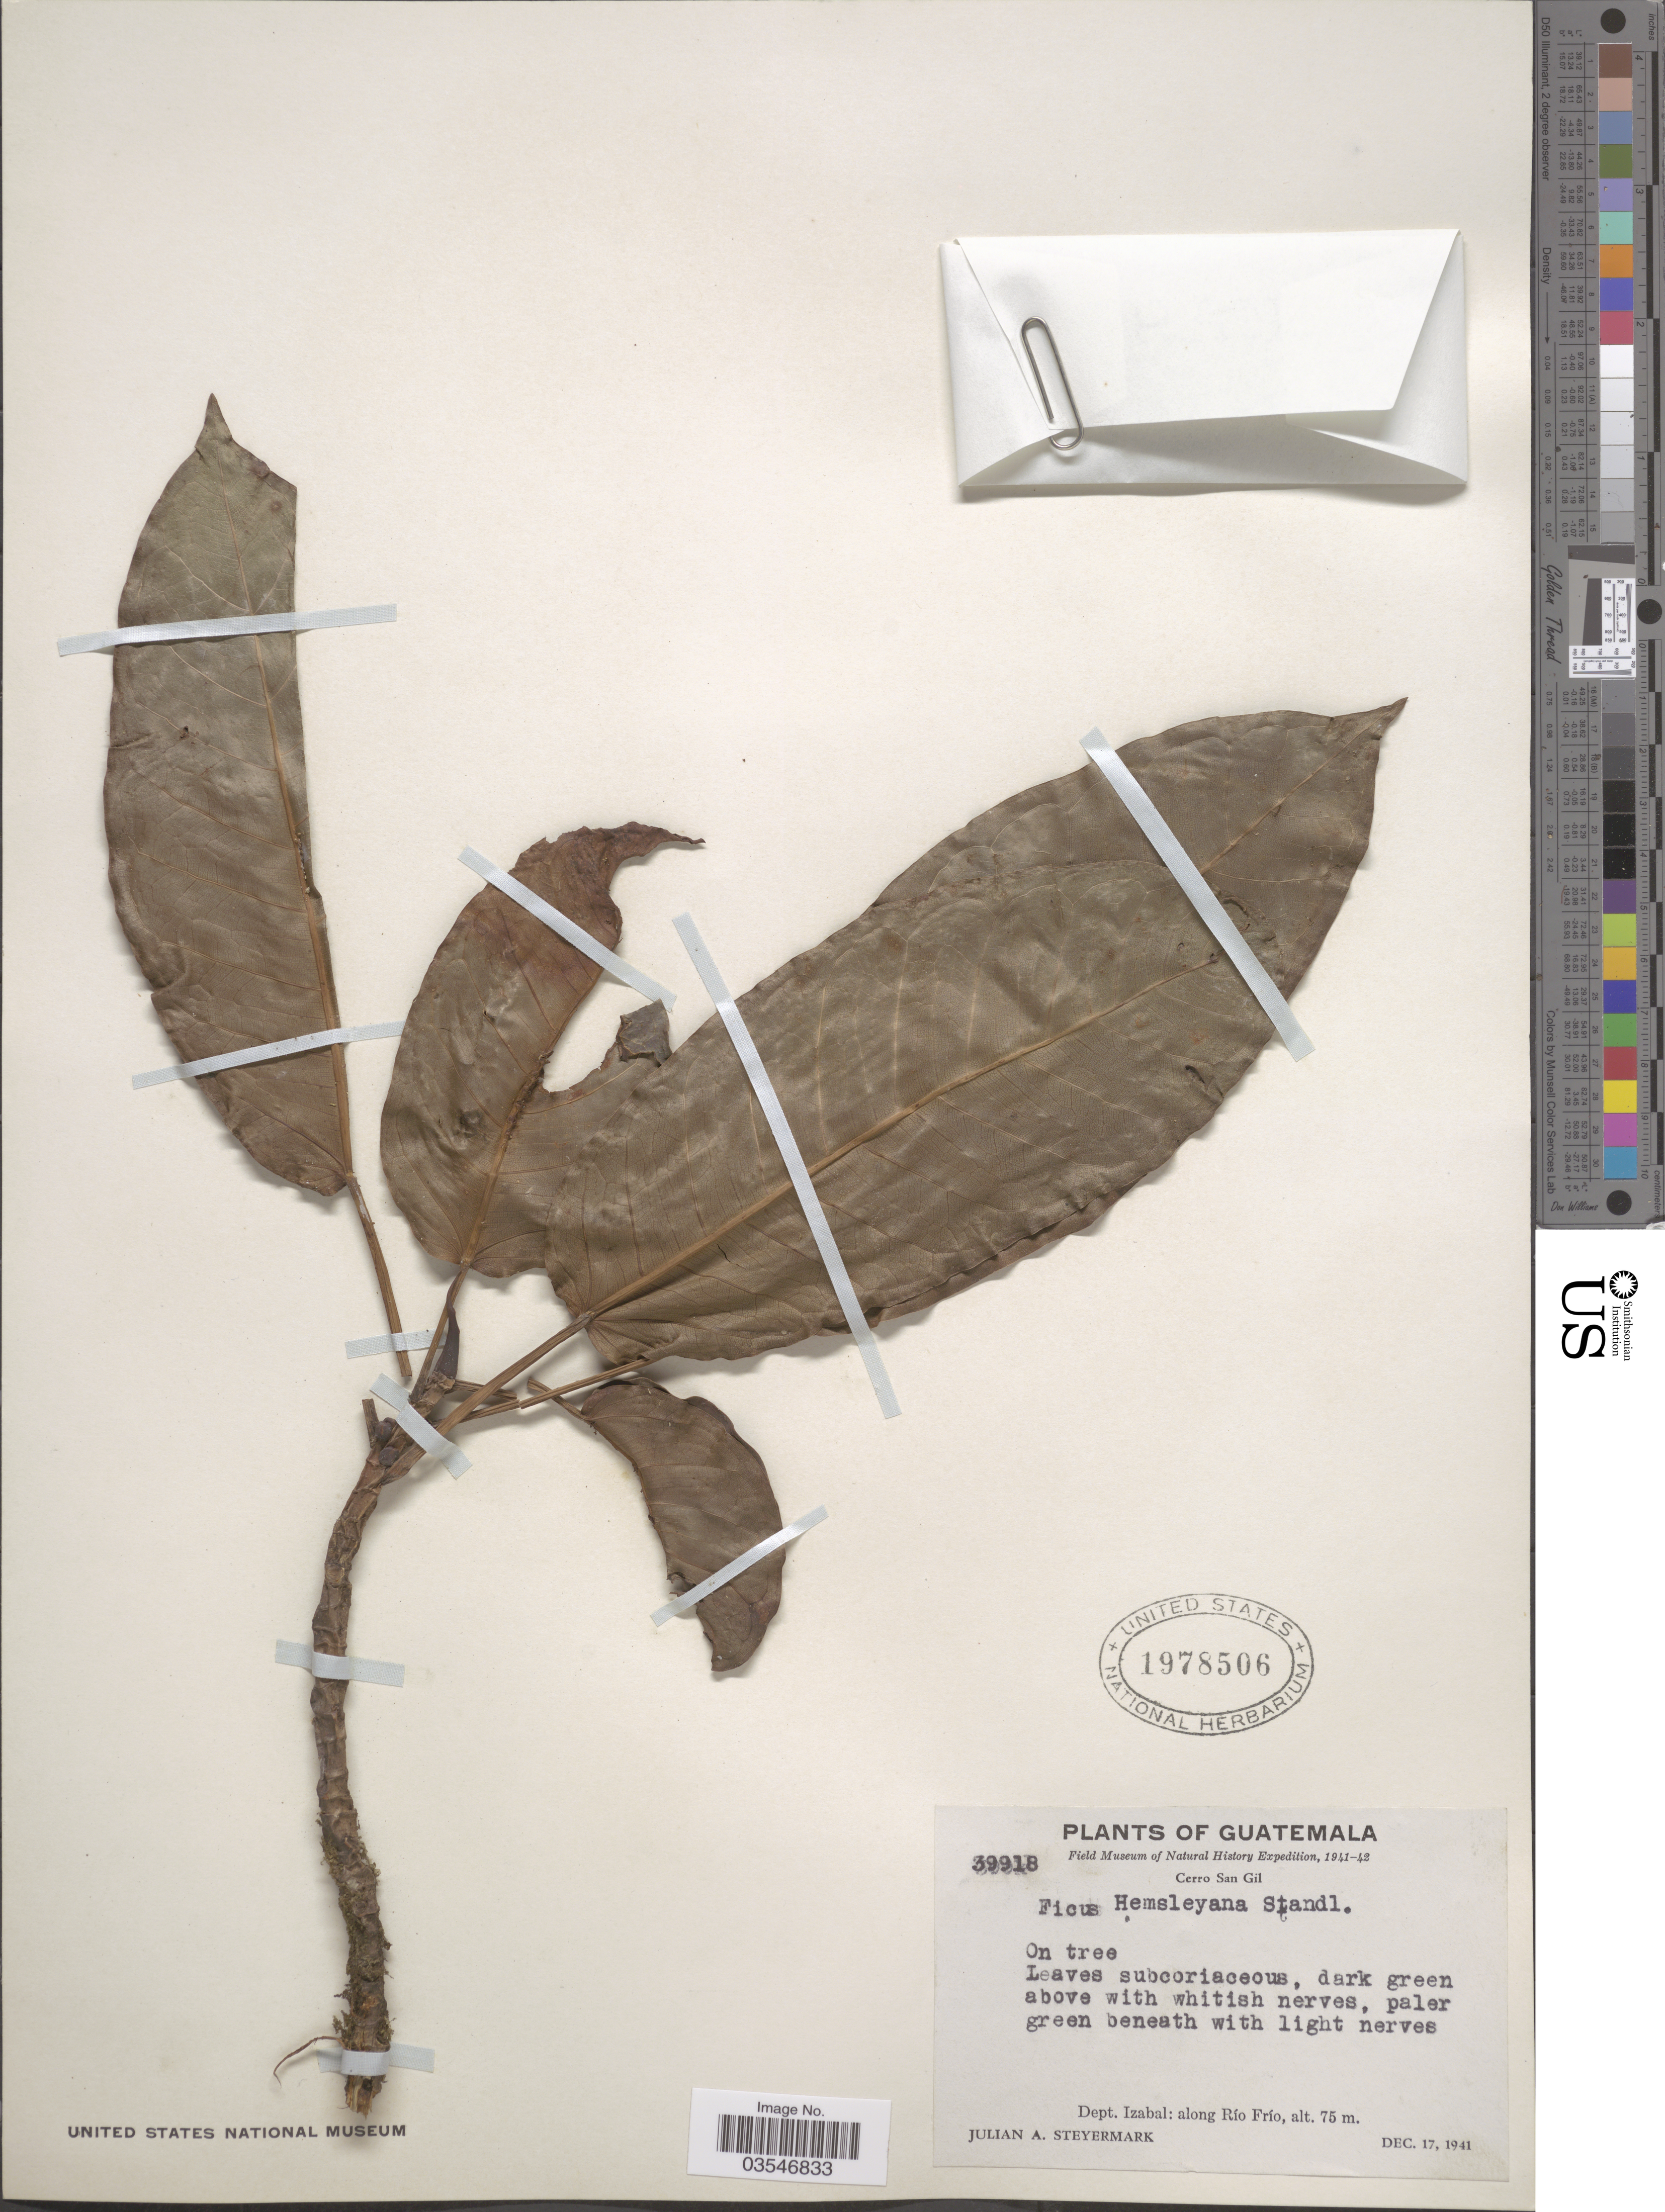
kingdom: Plantae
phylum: Tracheophyta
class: Magnoliopsida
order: Rosales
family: Moraceae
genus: Ficus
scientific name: Ficus citrifolia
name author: Mill.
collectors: J. Steyermark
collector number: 39918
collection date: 1941-12-17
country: Guatemala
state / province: Izabal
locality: Cerro San Gil. Dept. Izabal: along Río Frío.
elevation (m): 75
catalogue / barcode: US 1978506